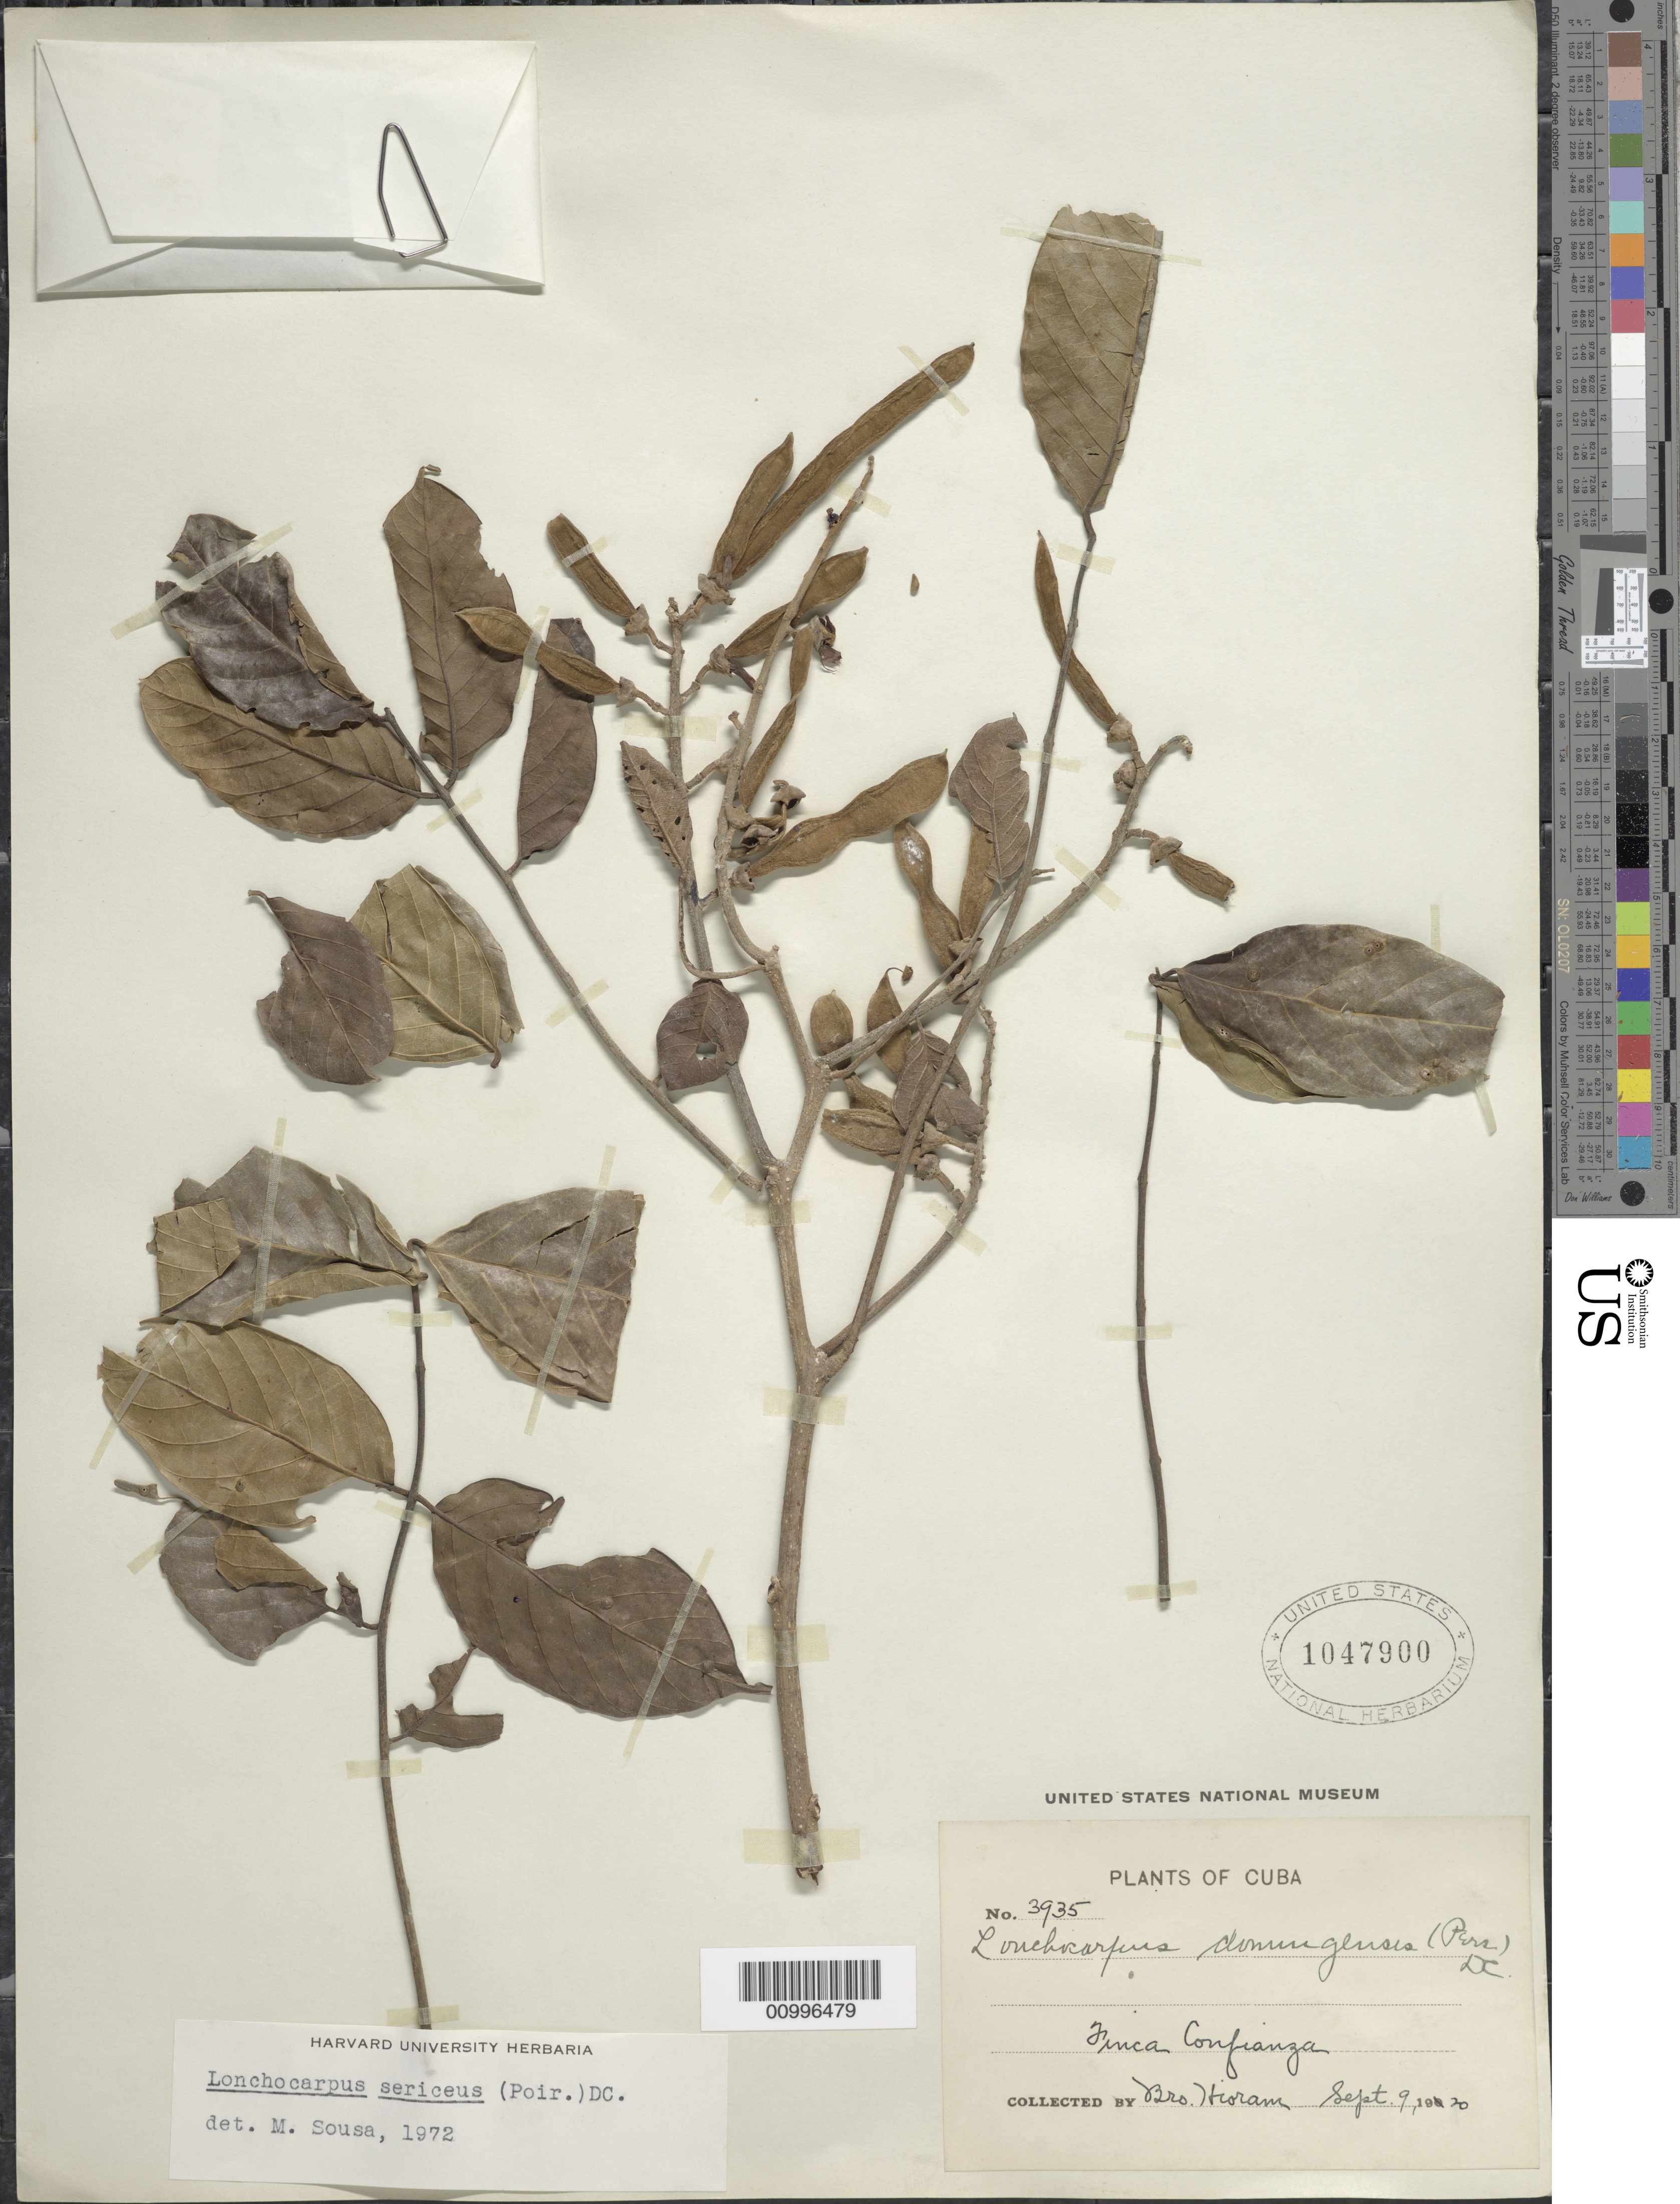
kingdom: Plantae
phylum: Tracheophyta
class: Magnoliopsida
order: Fabales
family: Fabaceae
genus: Lonchocarpus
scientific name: Lonchocarpus sericeus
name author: (Poir.) Kunth ex DC.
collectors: Bro. Hioram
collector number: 3935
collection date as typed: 09 Aug 1920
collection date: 1920-08-09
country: Cuba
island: Cuba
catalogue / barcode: US 1047900